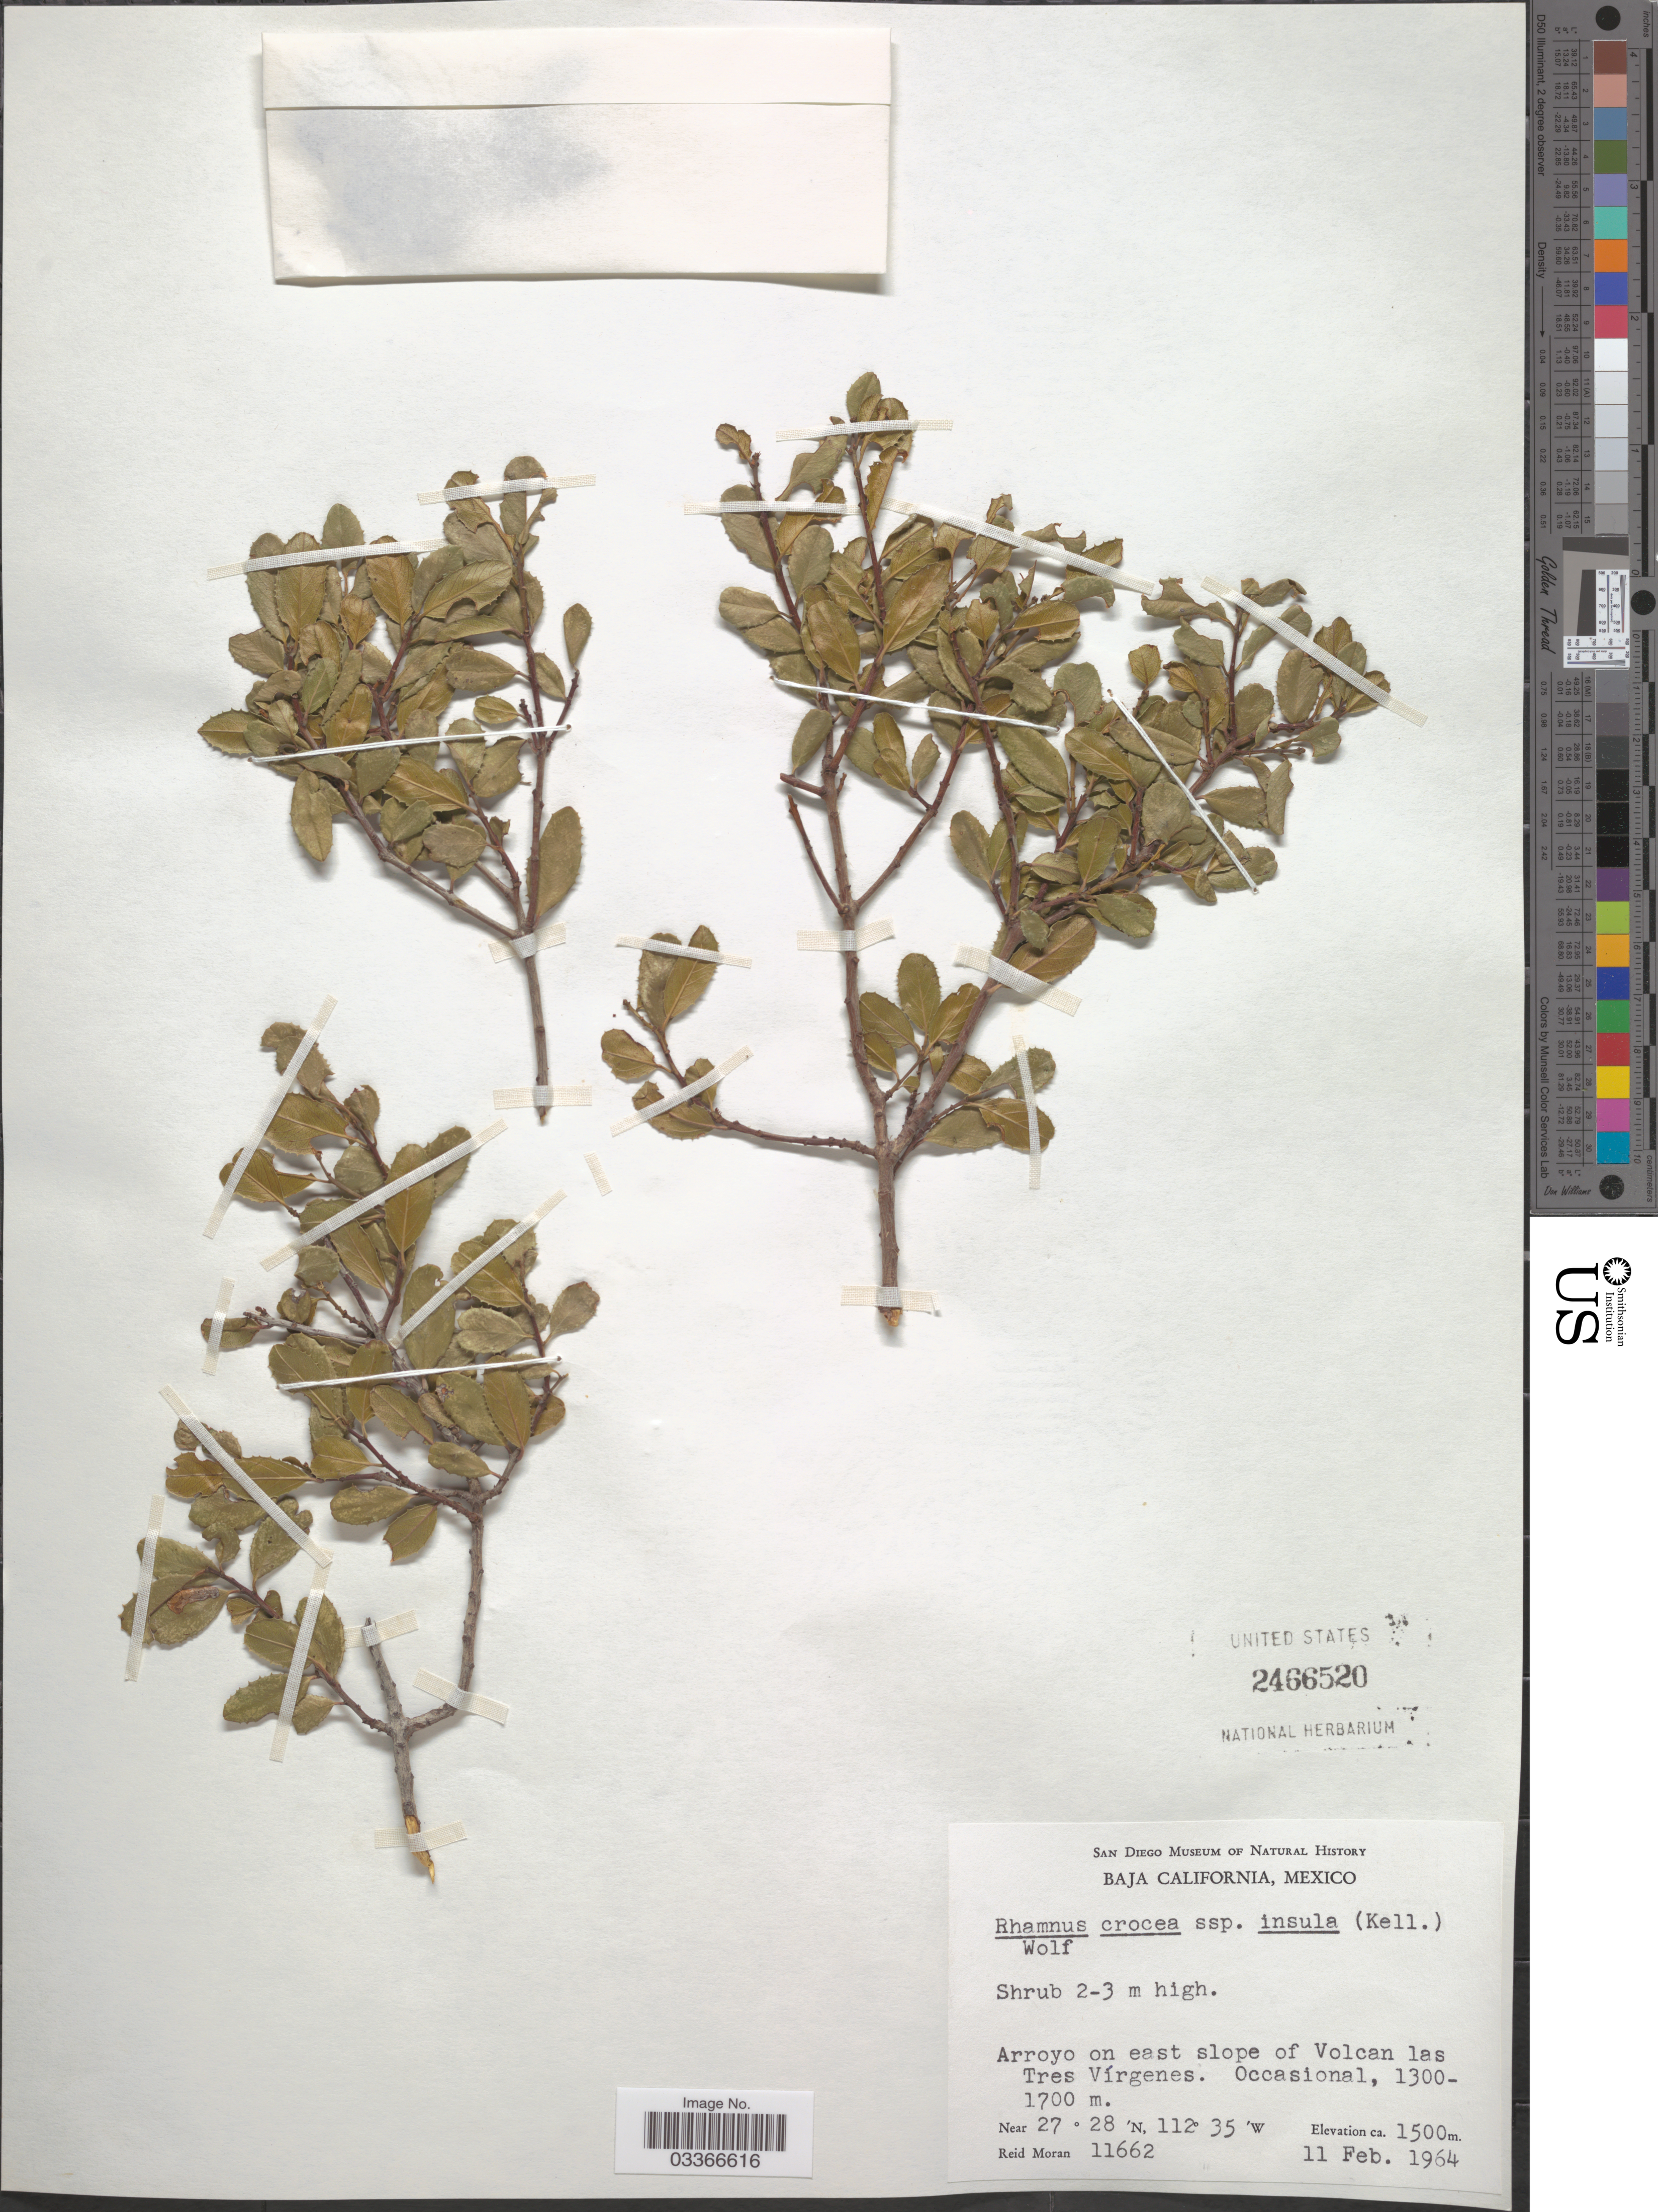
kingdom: Plantae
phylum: Tracheophyta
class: Magnoliopsida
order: Rosales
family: Rhamnaceae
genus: Rhamnus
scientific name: Rhamnus crocea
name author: Nutt.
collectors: R. V. Moran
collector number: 11662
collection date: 1964-02-11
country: Mexico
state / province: Baja California Sur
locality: Arroyo on east slope of Volcan las Tres Vírgenes.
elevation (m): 1500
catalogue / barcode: US 2466520